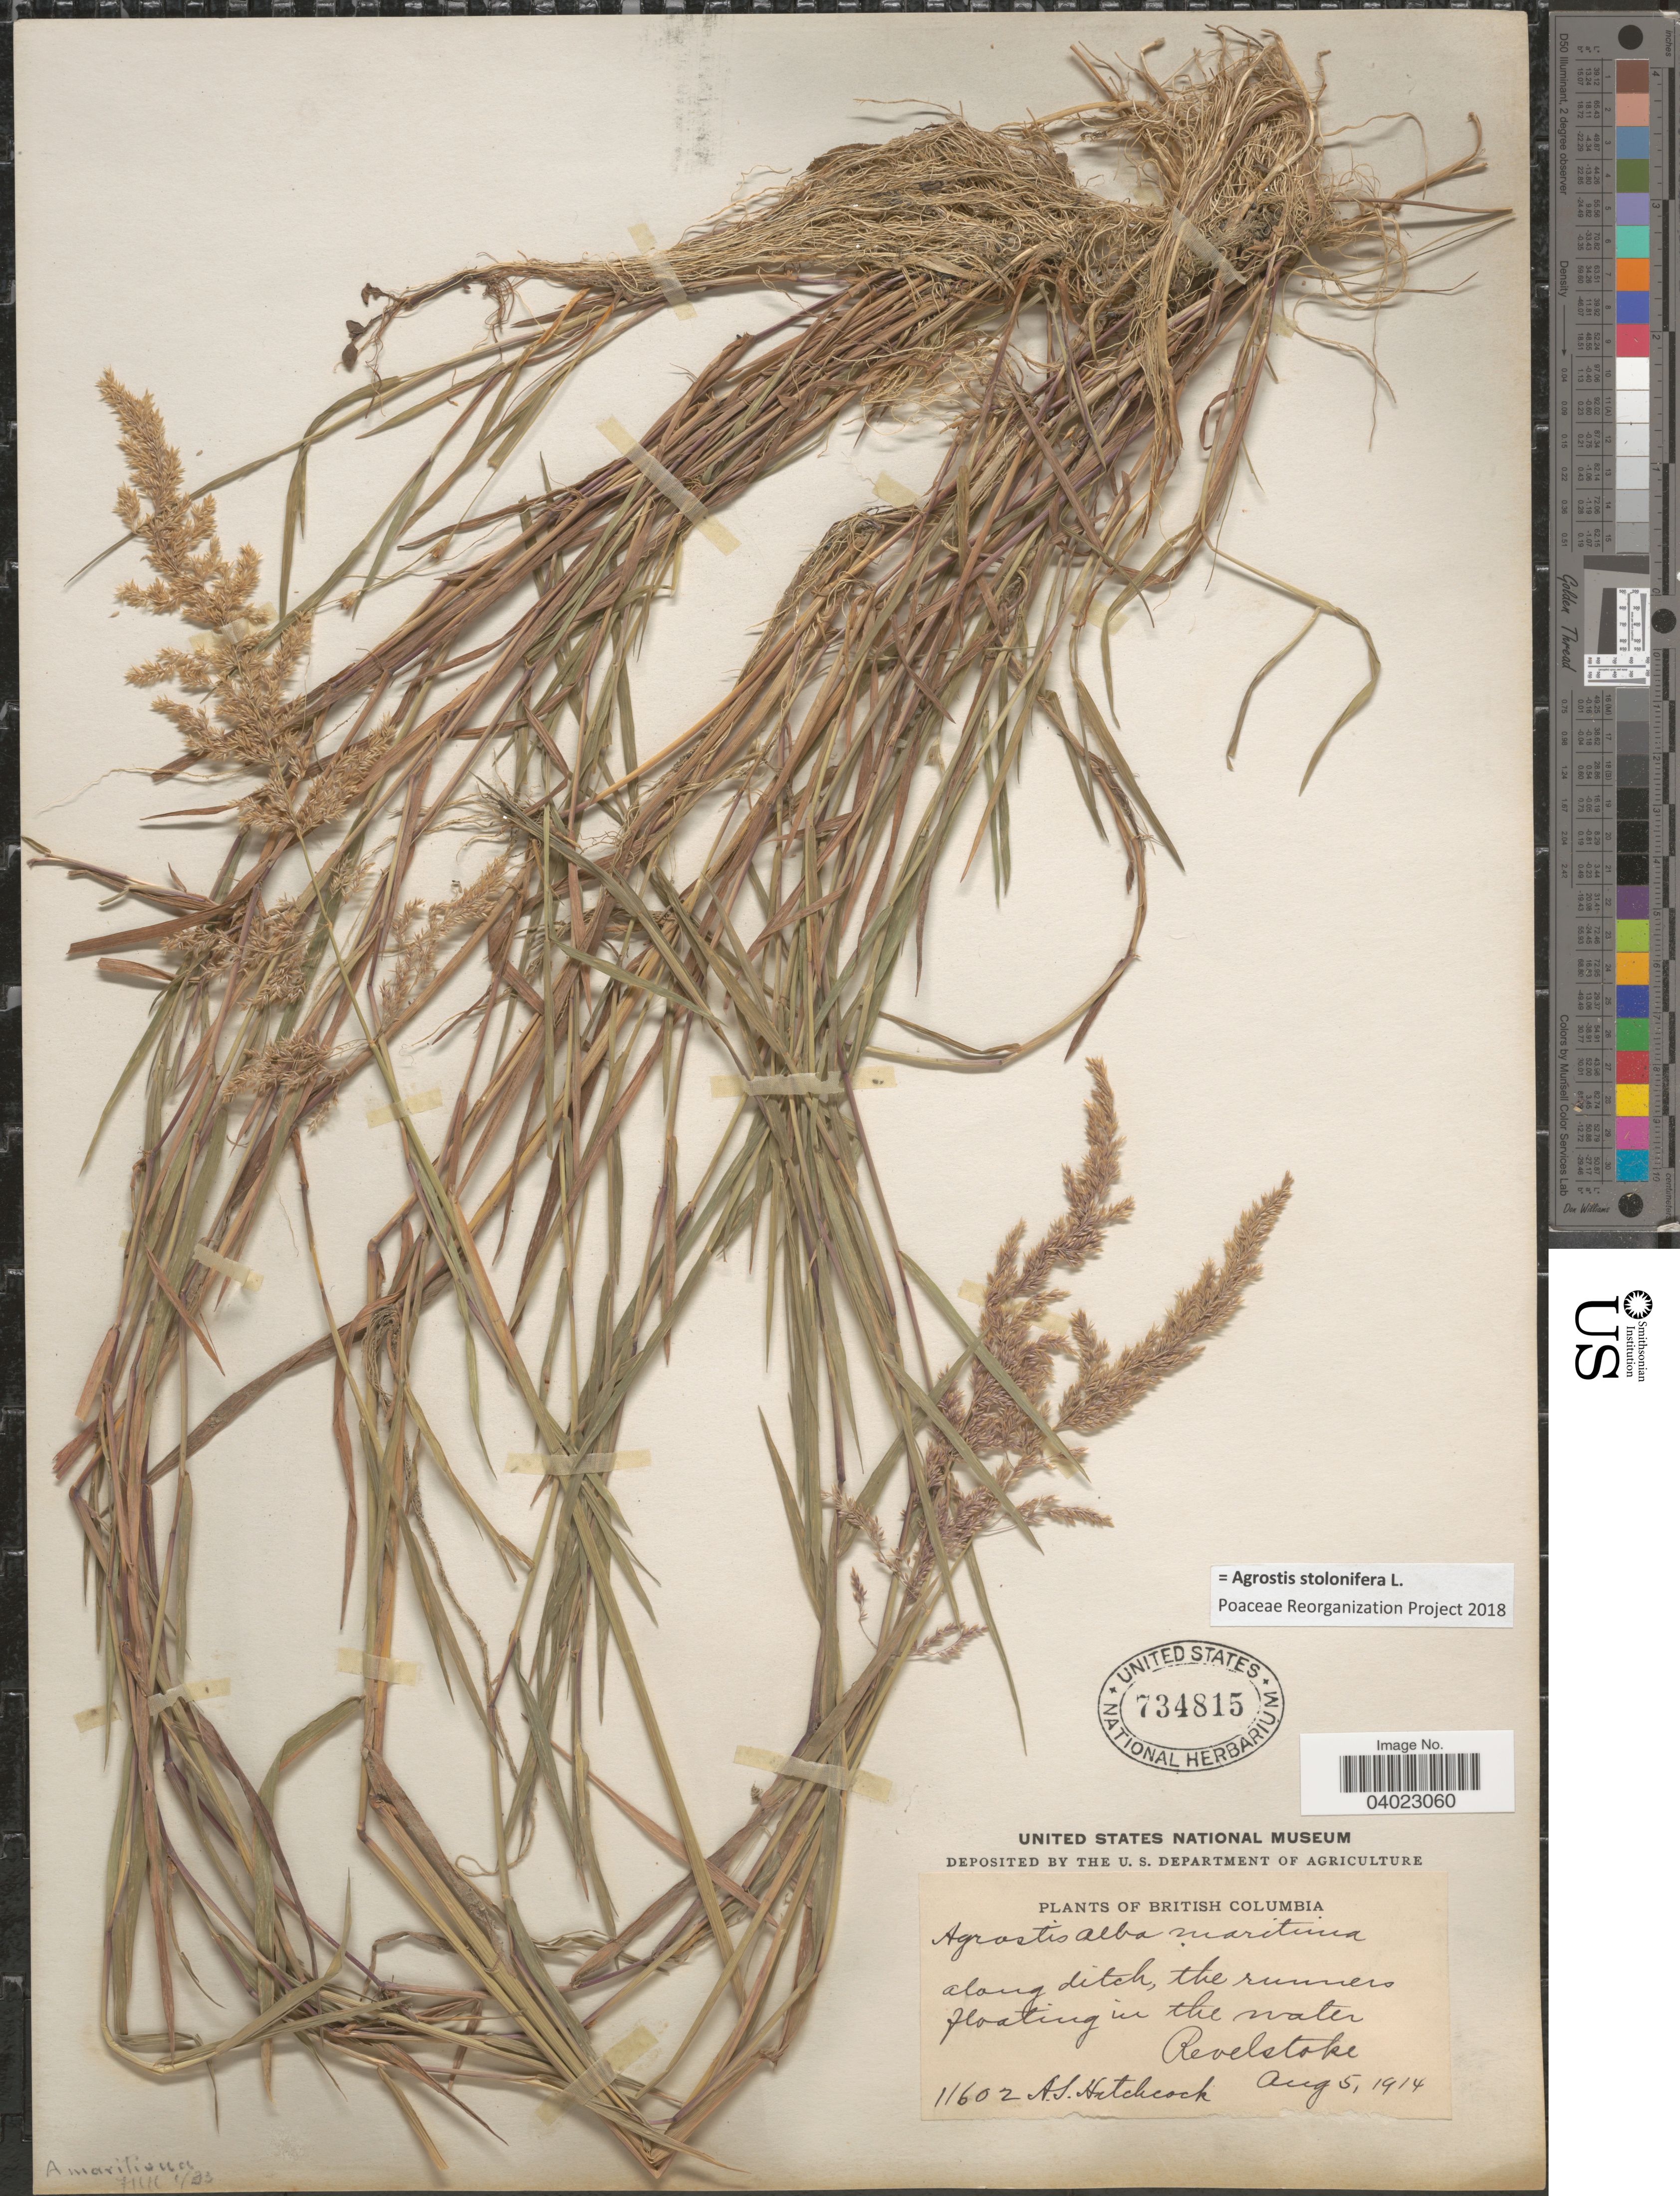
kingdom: Plantae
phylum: Tracheophyta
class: Liliopsida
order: Poales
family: Poaceae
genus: Agrostis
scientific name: Agrostis stolonifera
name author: L.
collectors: A. S. Hitchcock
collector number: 11602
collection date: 1914-08-05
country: Canada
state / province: British Columbia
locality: Along ditch, the runners floating in the water. Revelstoke.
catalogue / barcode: US 734815